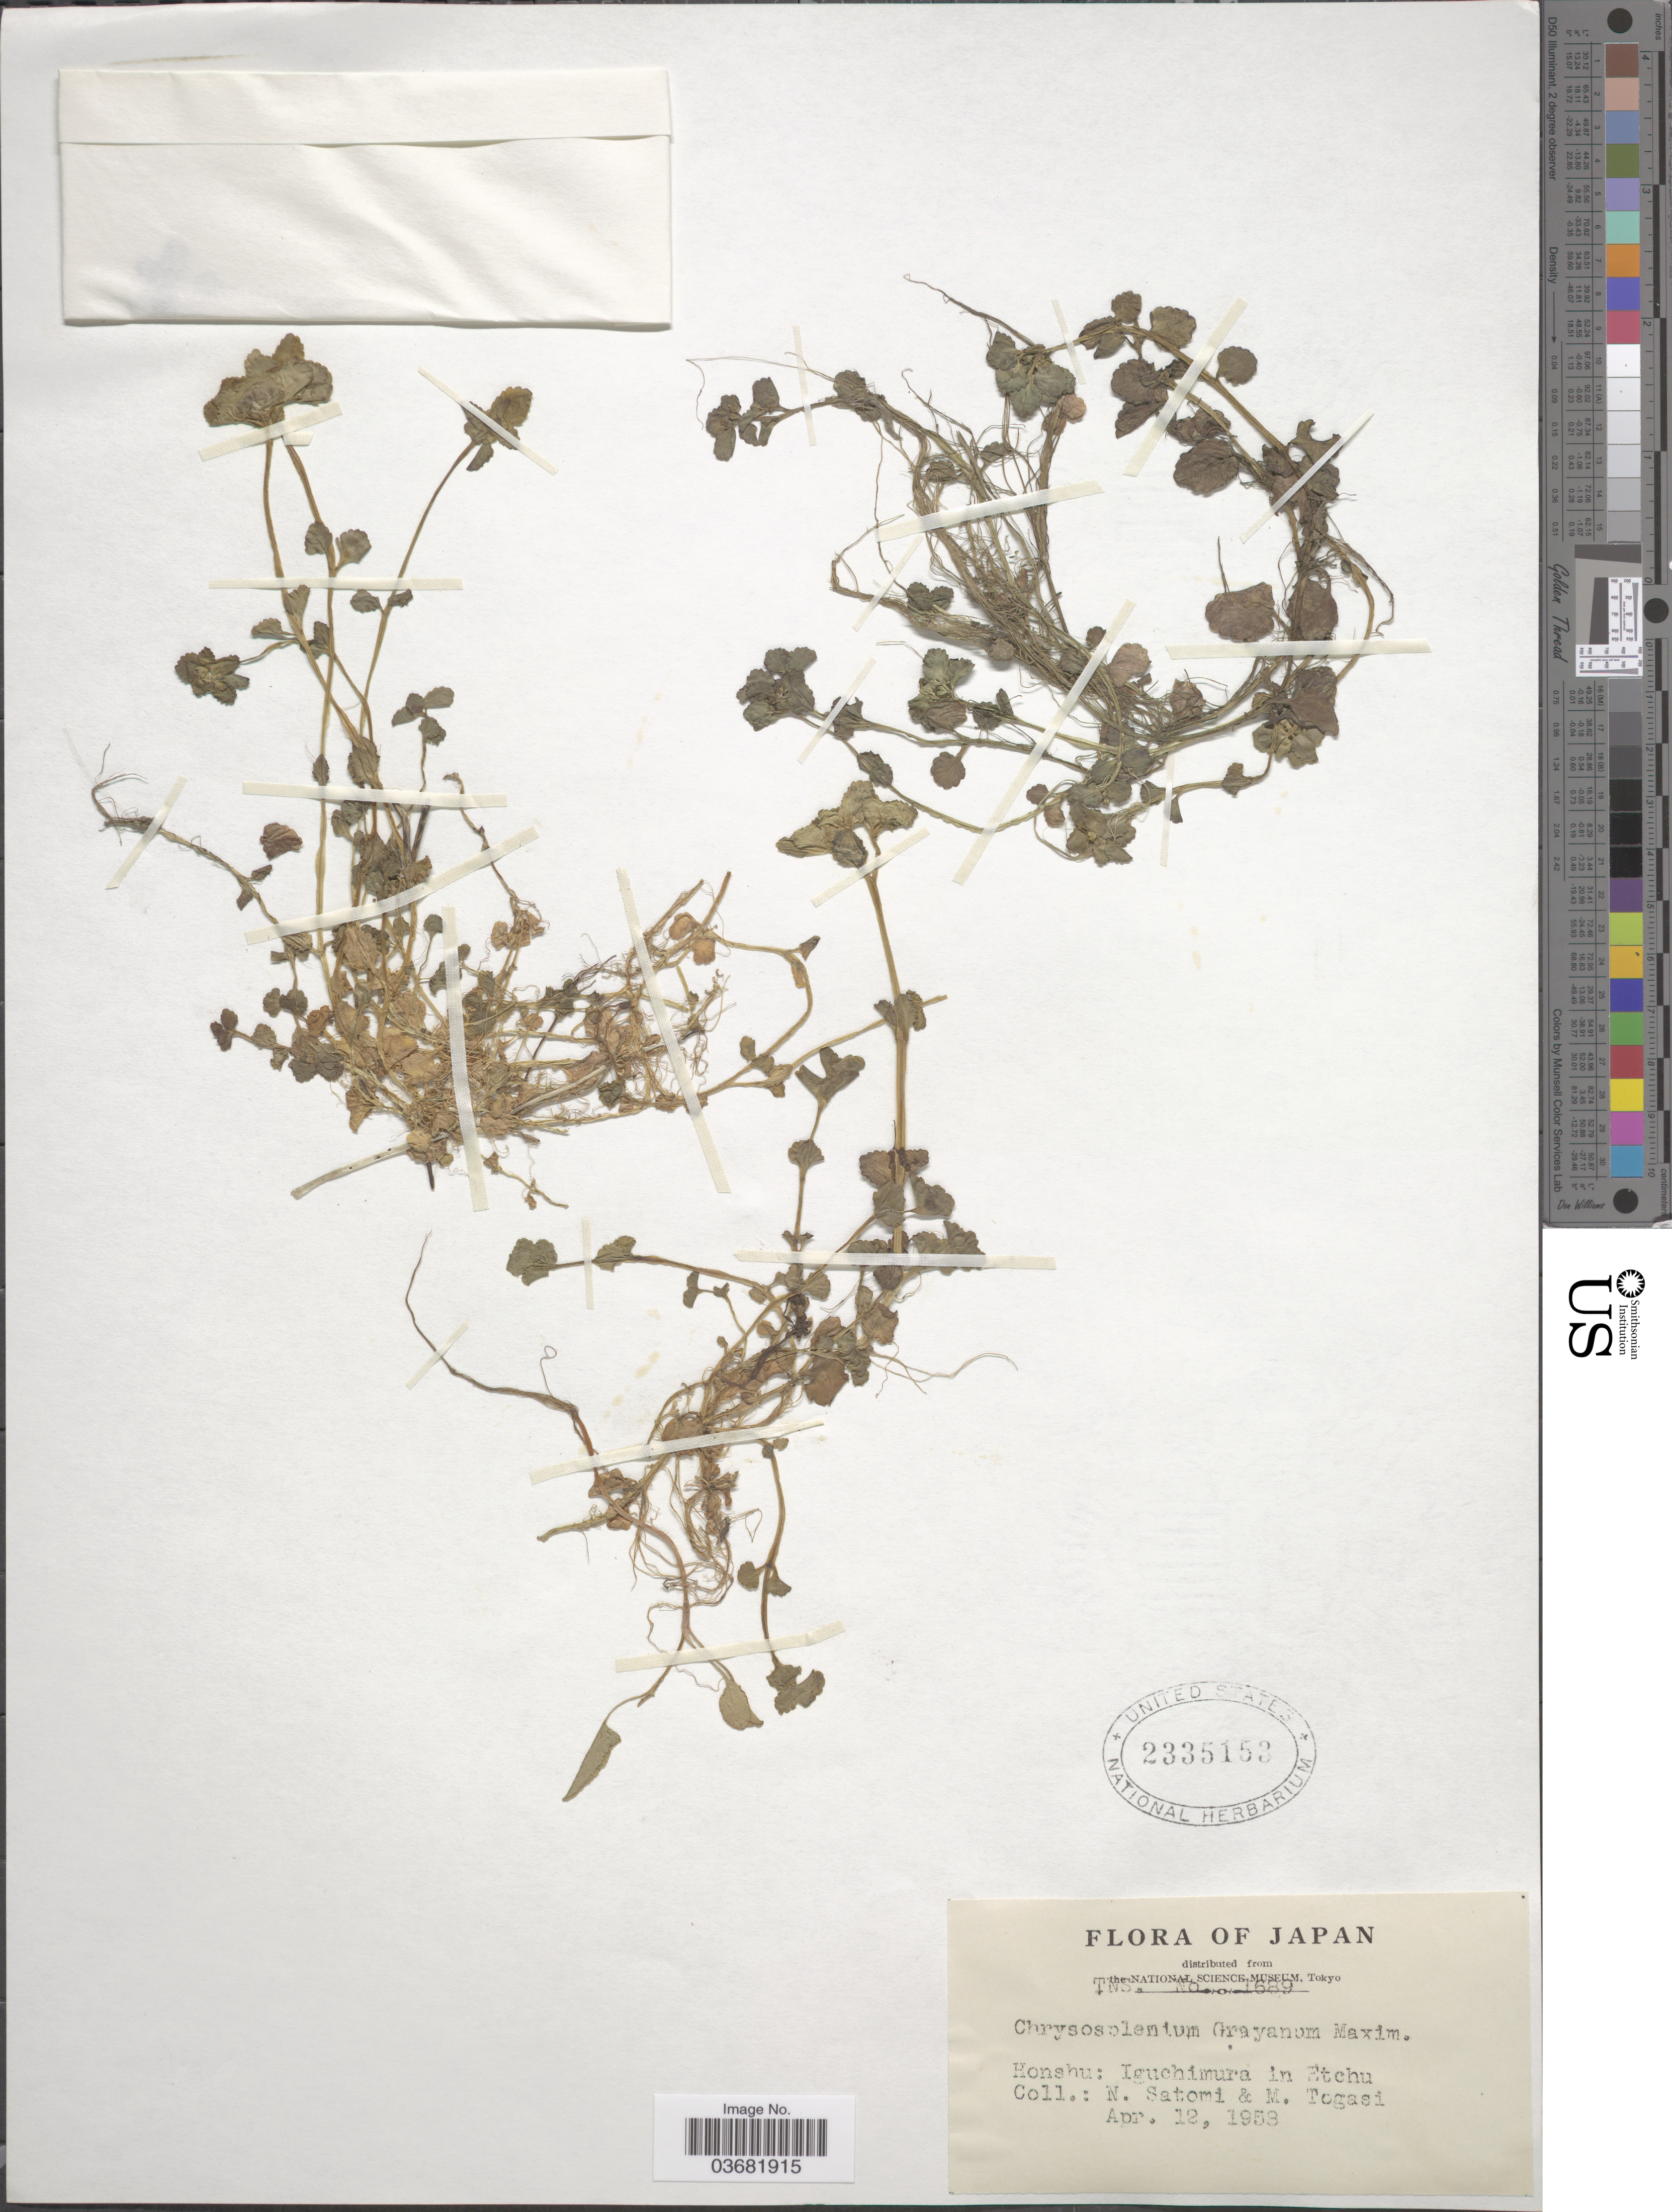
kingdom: Plantae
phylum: Tracheophyta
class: Magnoliopsida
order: Saxifragales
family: Saxifragaceae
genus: Chrysosplenium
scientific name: Chrysosplenium grayanum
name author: Maxim.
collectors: N. Satomi & M. Togasi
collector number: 1689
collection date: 1958-04-12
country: Japan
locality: Honshu: Iguchimura in Etchu.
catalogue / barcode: US 2335153